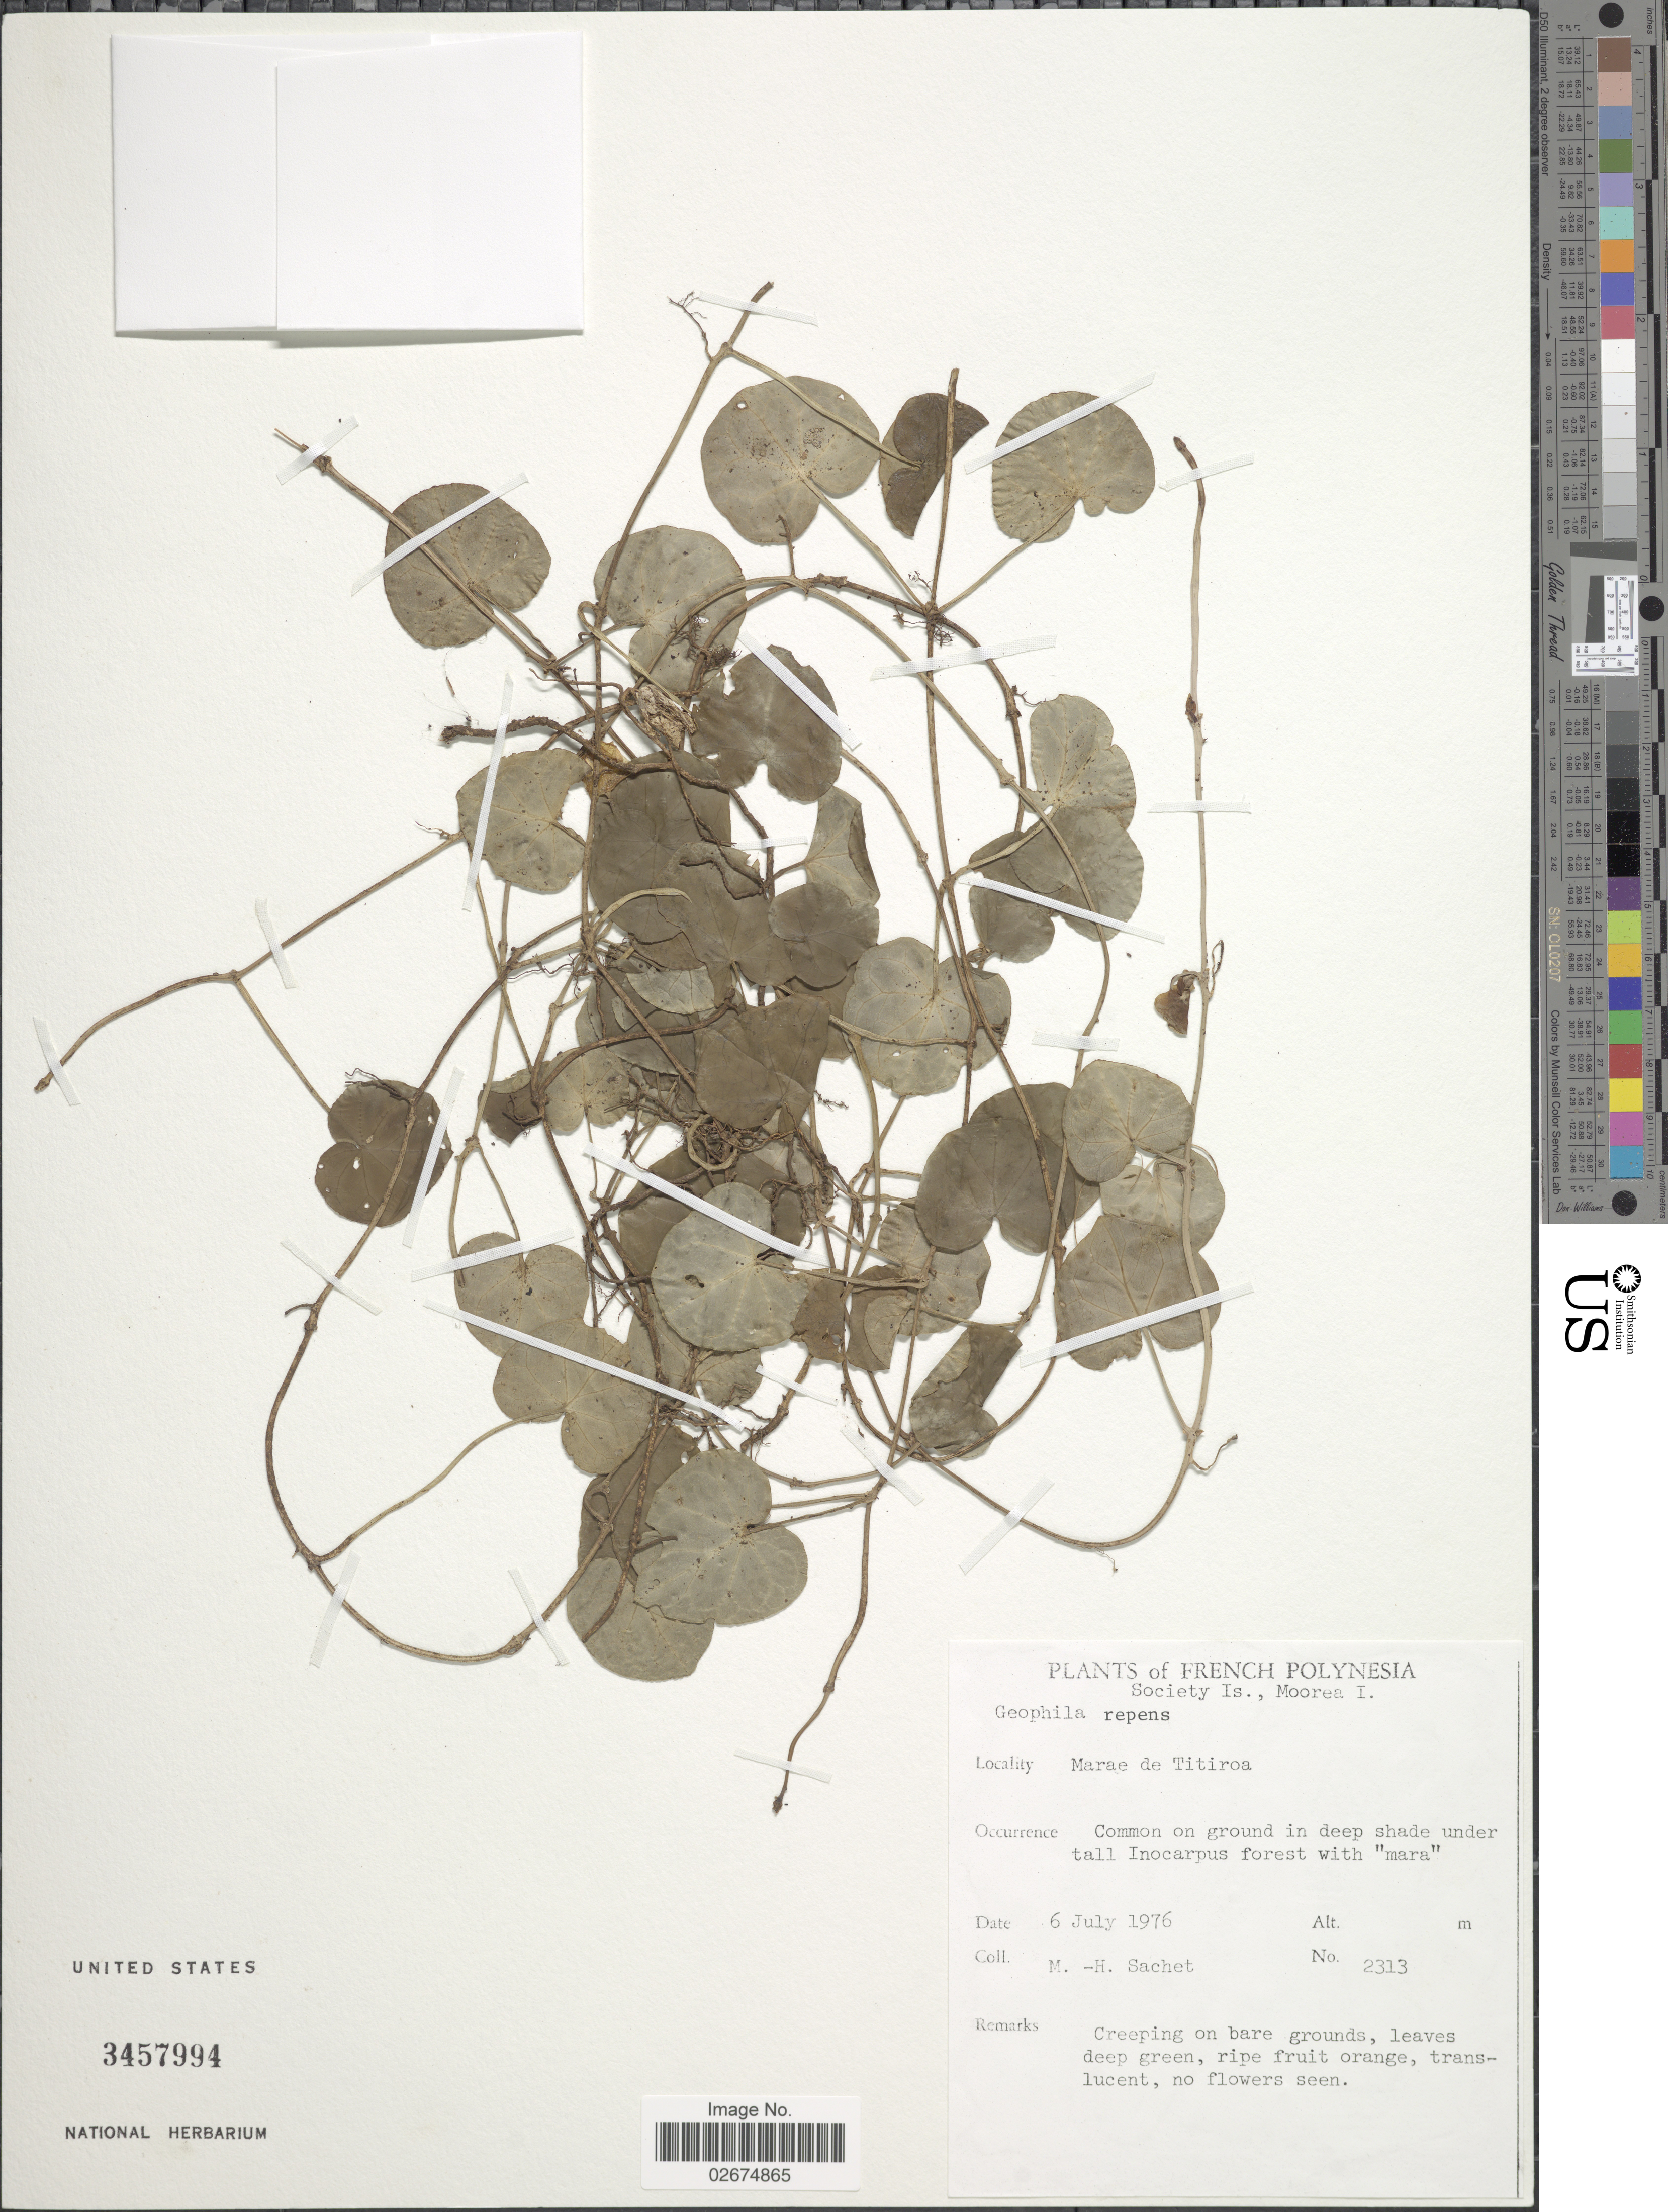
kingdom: Plantae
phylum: Tracheophyta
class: Magnoliopsida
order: Gentianales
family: Rubiaceae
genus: Geophila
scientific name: Geophila repens var. asiatica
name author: (Cham. & Schltdl.) Fosberg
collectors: M.-H. Sachet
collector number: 2313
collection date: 1976-07-06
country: French Polynesia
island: Moorea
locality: Society Is., Moorea I. Marae de Titiroa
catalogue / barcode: US 3457994